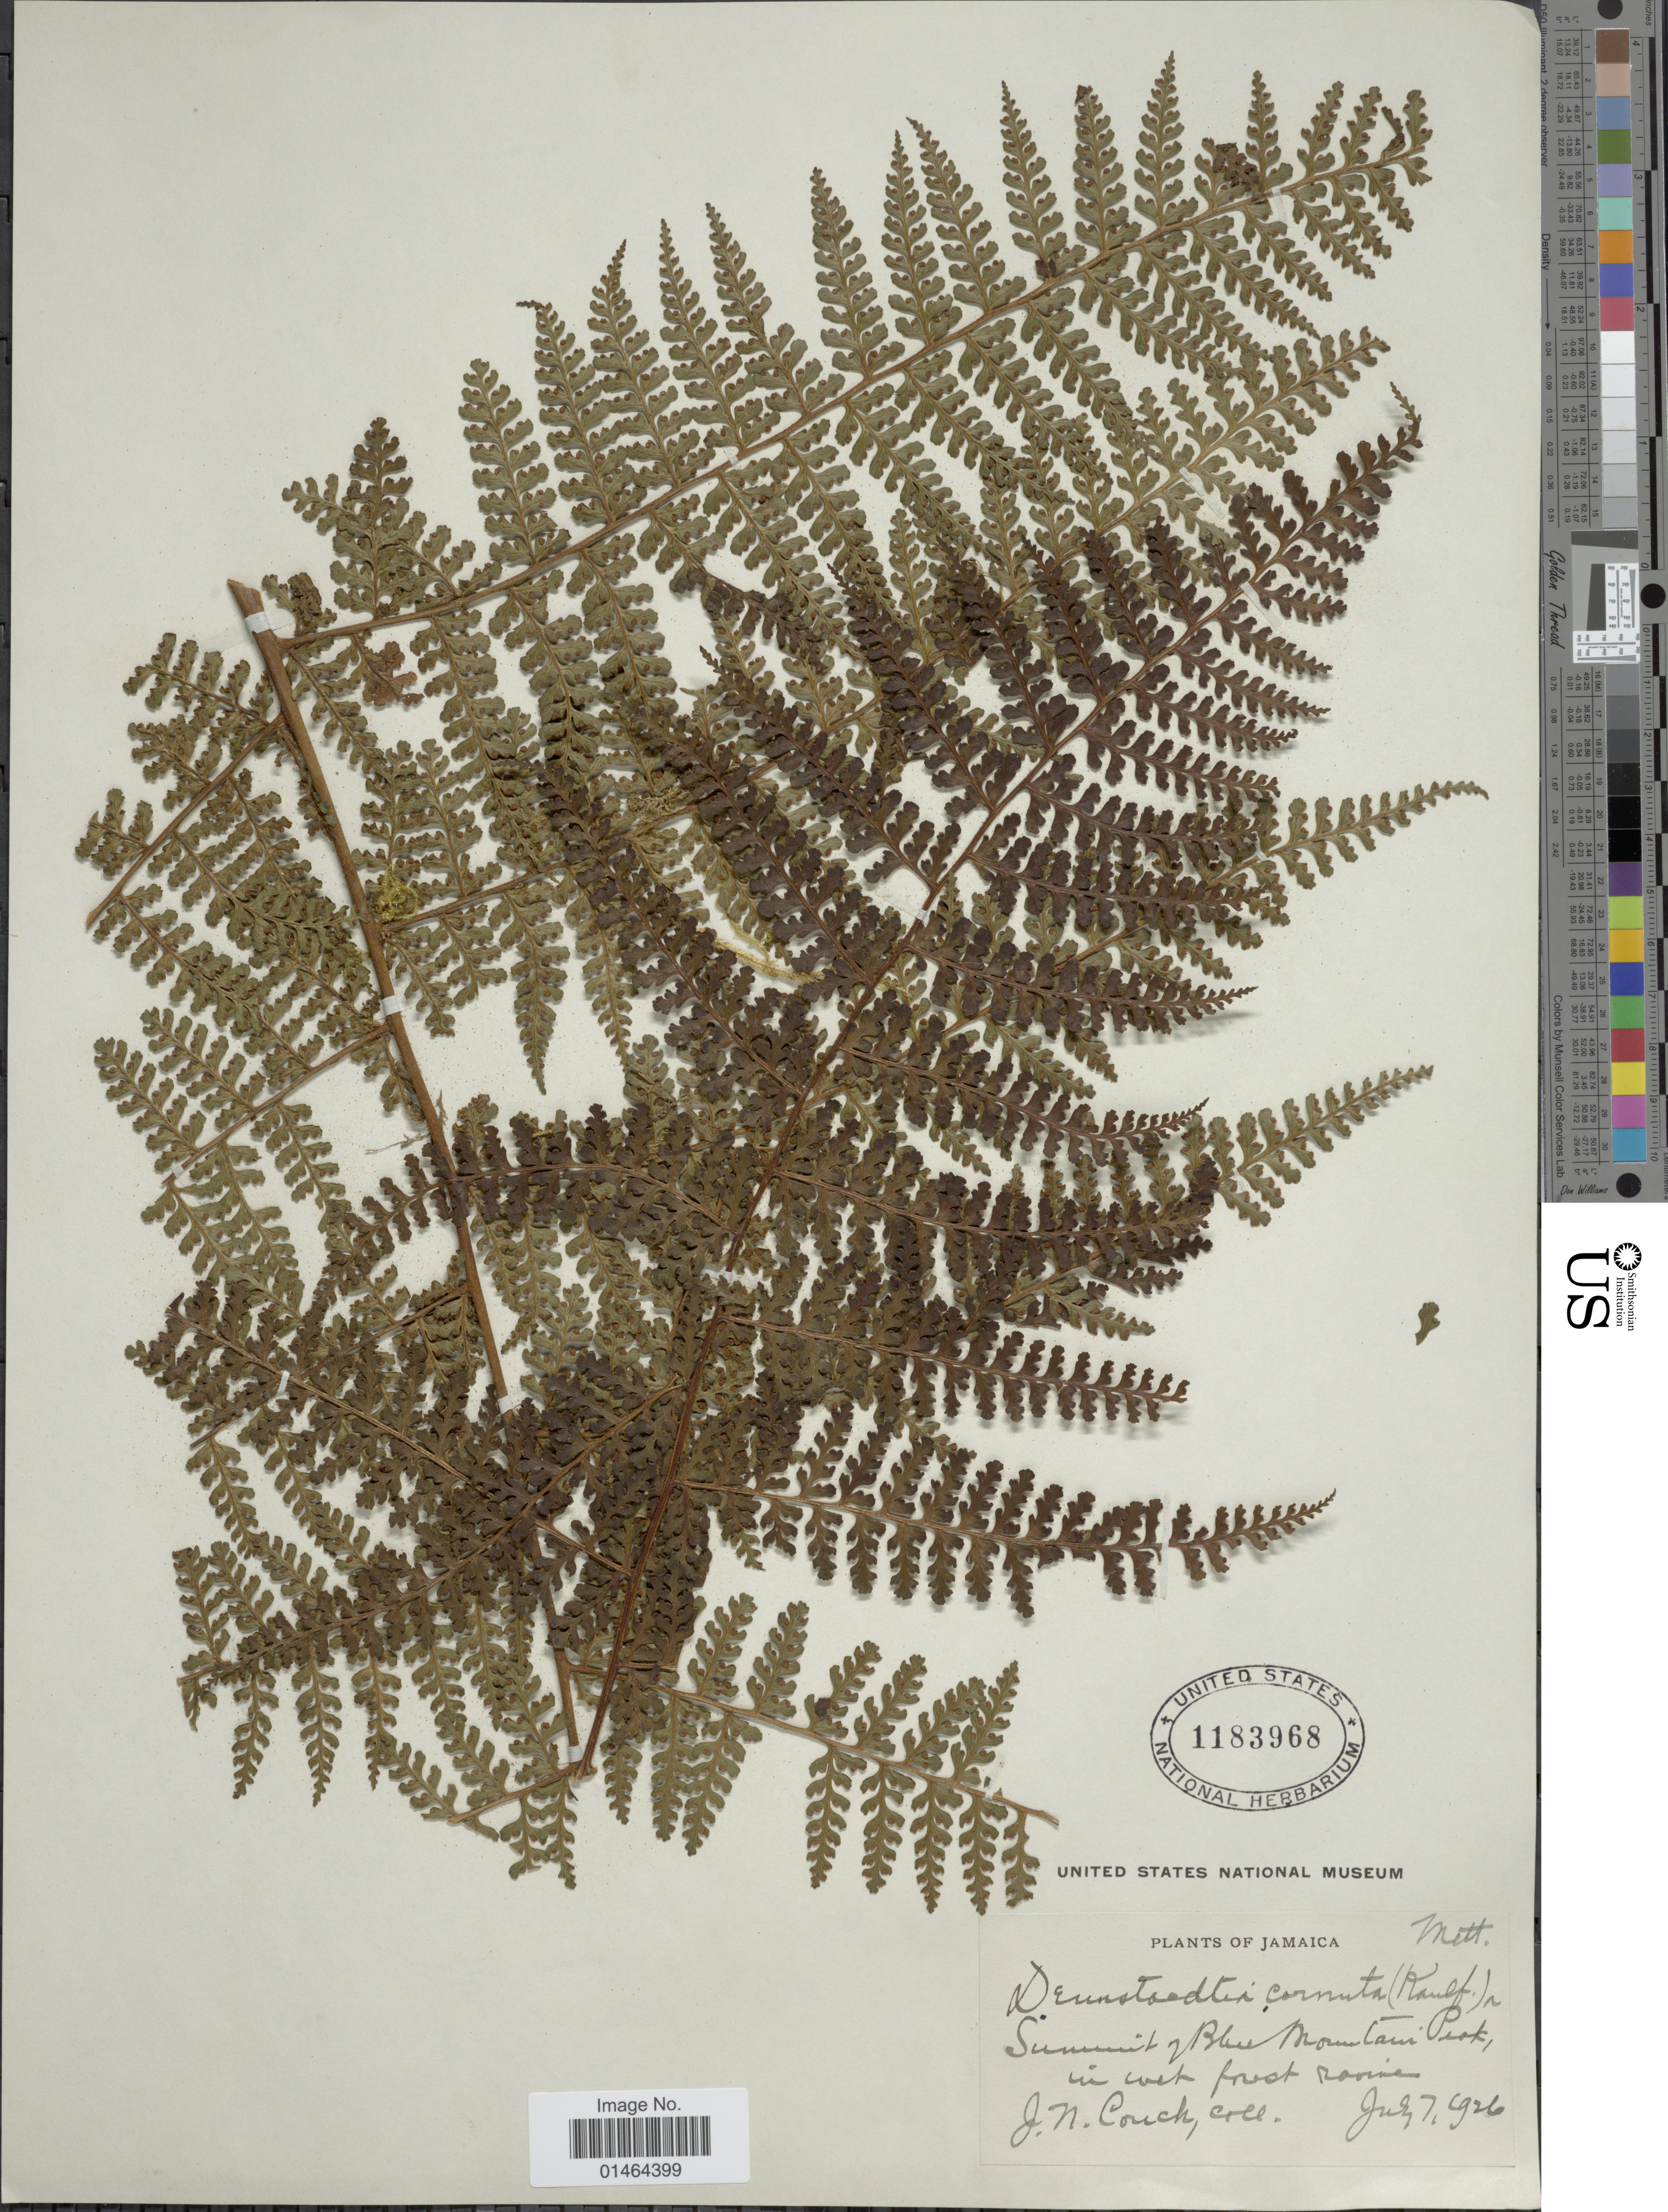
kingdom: Plantae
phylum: Tracheophyta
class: Polypodiopsida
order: Polypodiales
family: Dennstaedtiaceae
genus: Dennstaedtia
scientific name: Dennstaedtia cornuta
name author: (Kaulf.) Mett.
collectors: J. N. Couch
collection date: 1926-07-07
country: Jamaica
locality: Summit of Blue Mountain Peak, in wet forest ravine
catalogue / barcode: US 1183968